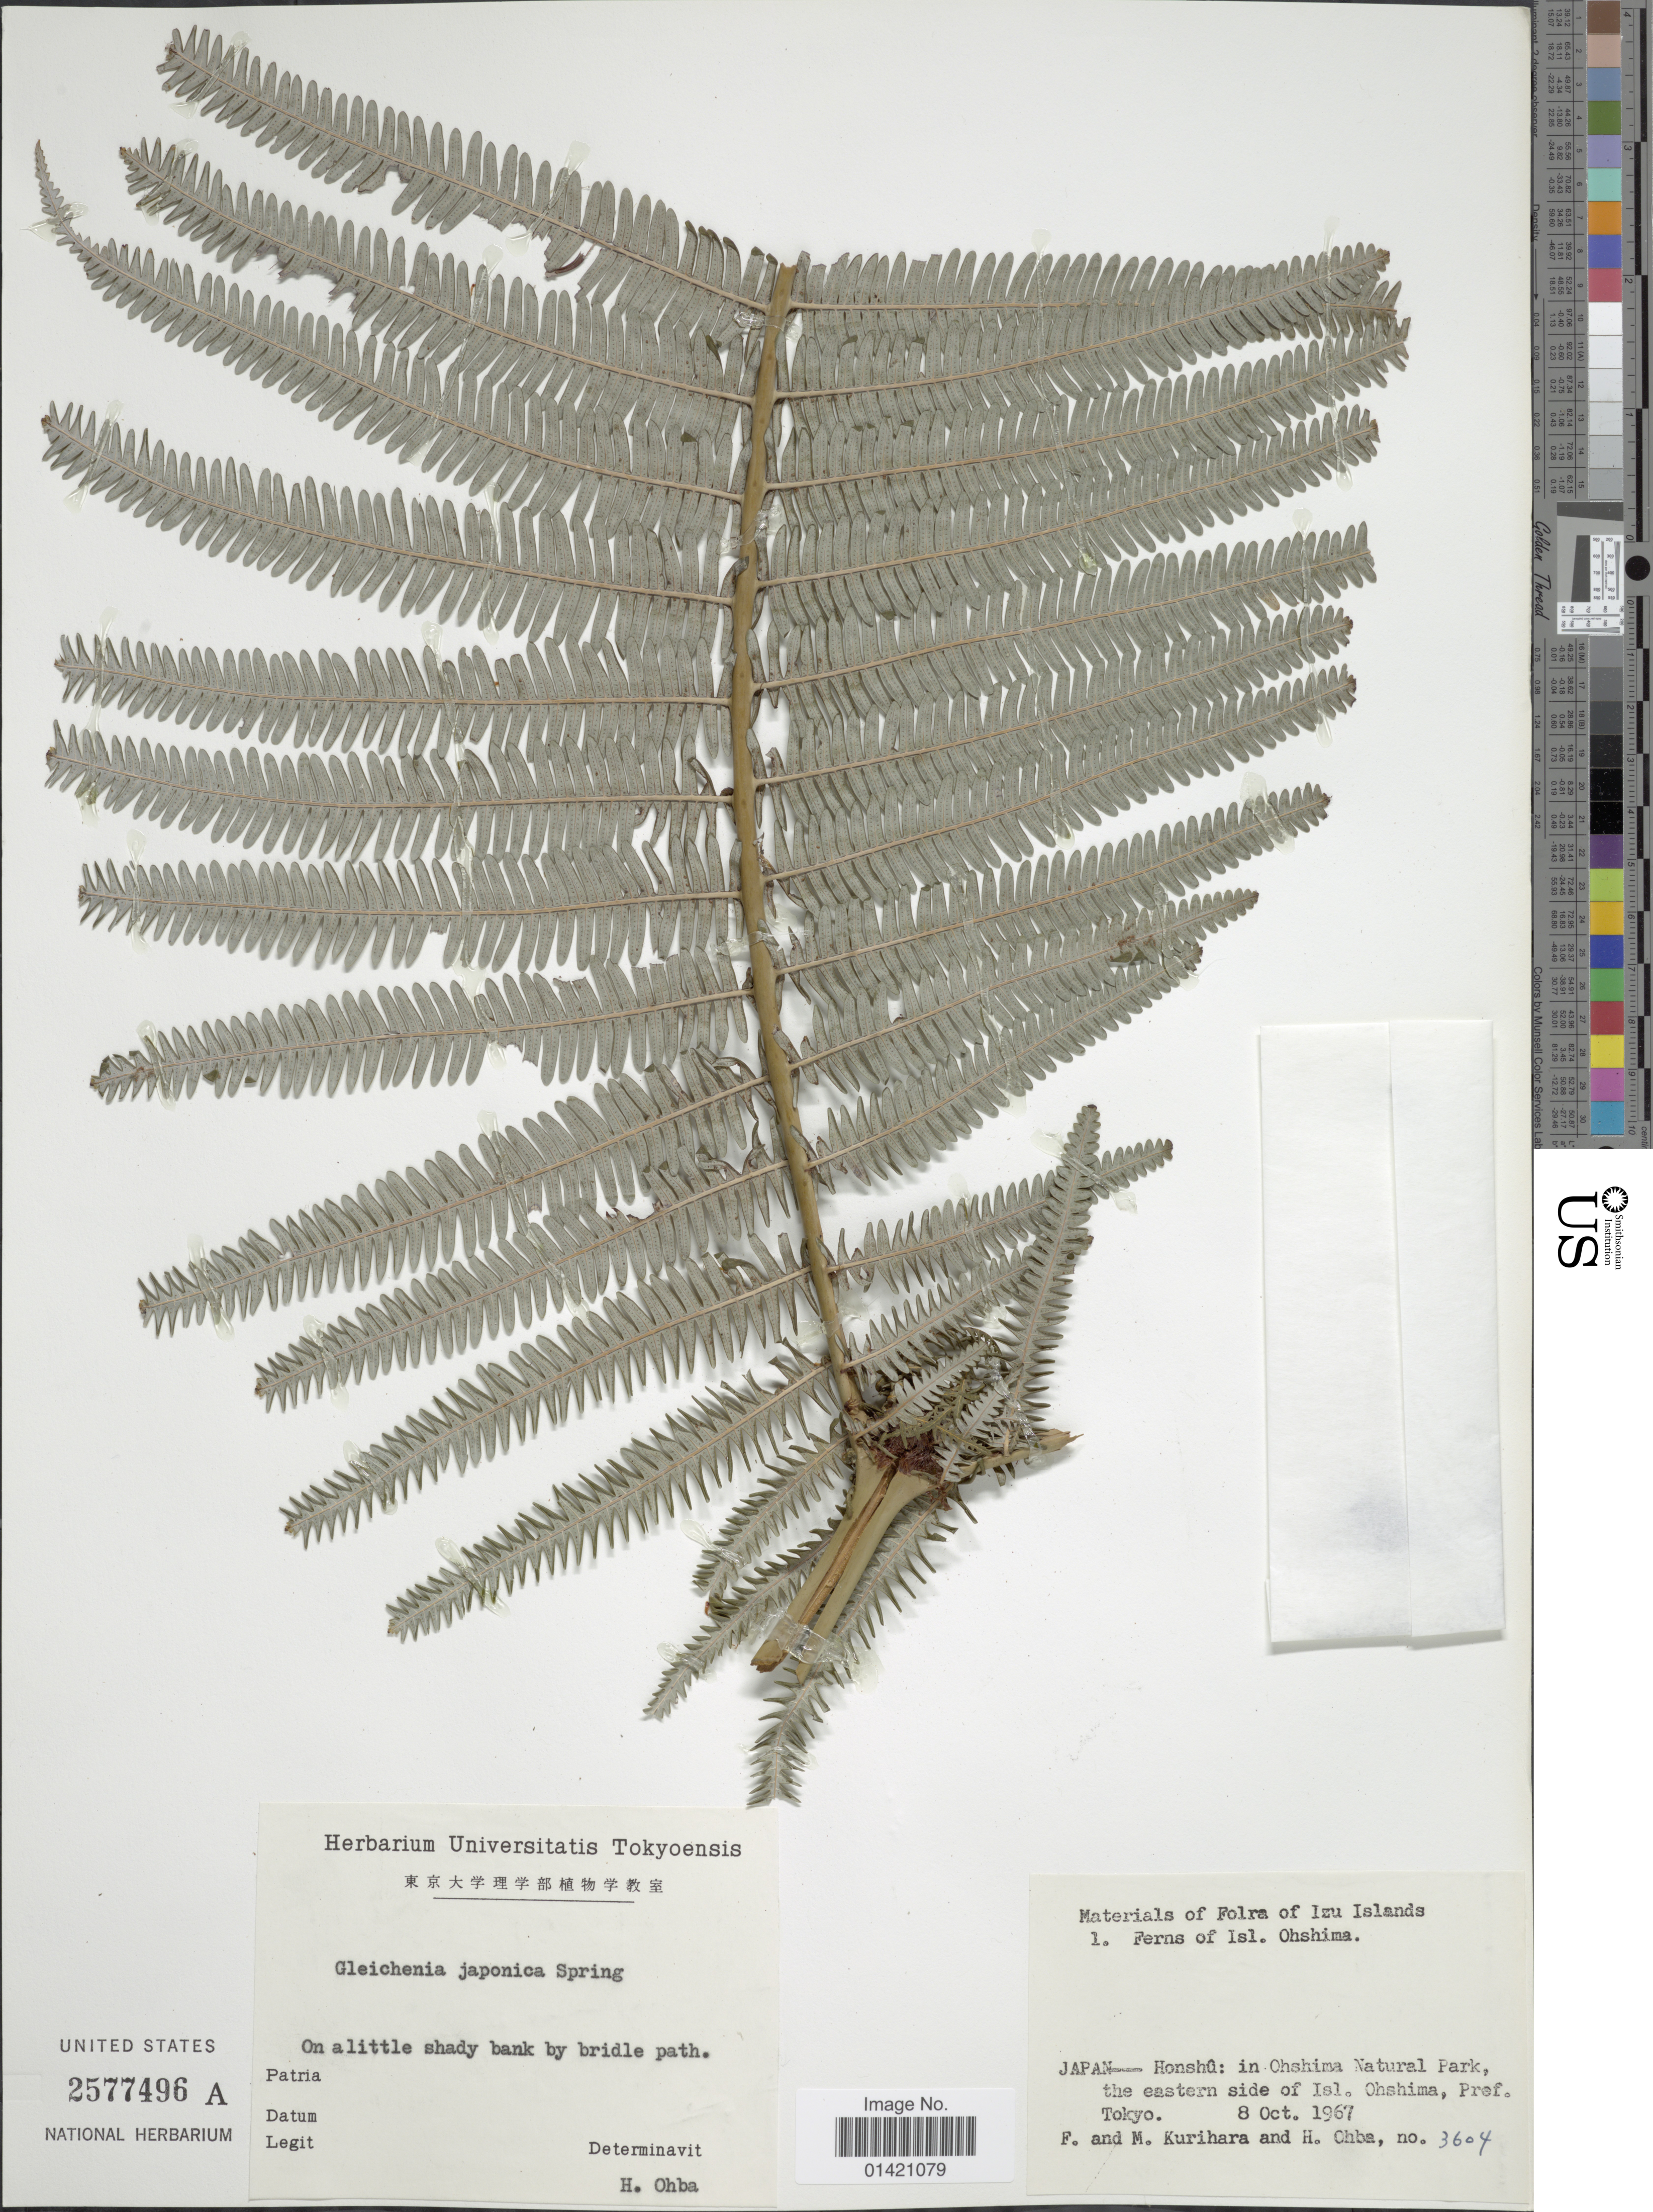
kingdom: Plantae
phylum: Tracheophyta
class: Polypodiopsida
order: Gleicheniales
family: Gleicheniaceae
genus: Diplopterygium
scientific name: Diplopterygium glaucum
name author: (Thunb. ex Houtt.) Nakai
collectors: F. Kurihara, M. Kurihara & H. Ohba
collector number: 3604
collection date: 1967-10-08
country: Japan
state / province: Tokyo, Federal City of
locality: Honshu: in Oshima Natural Park, the eastern side of Isl. Oshima, Pref. Tokyo.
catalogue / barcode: US 2577496A